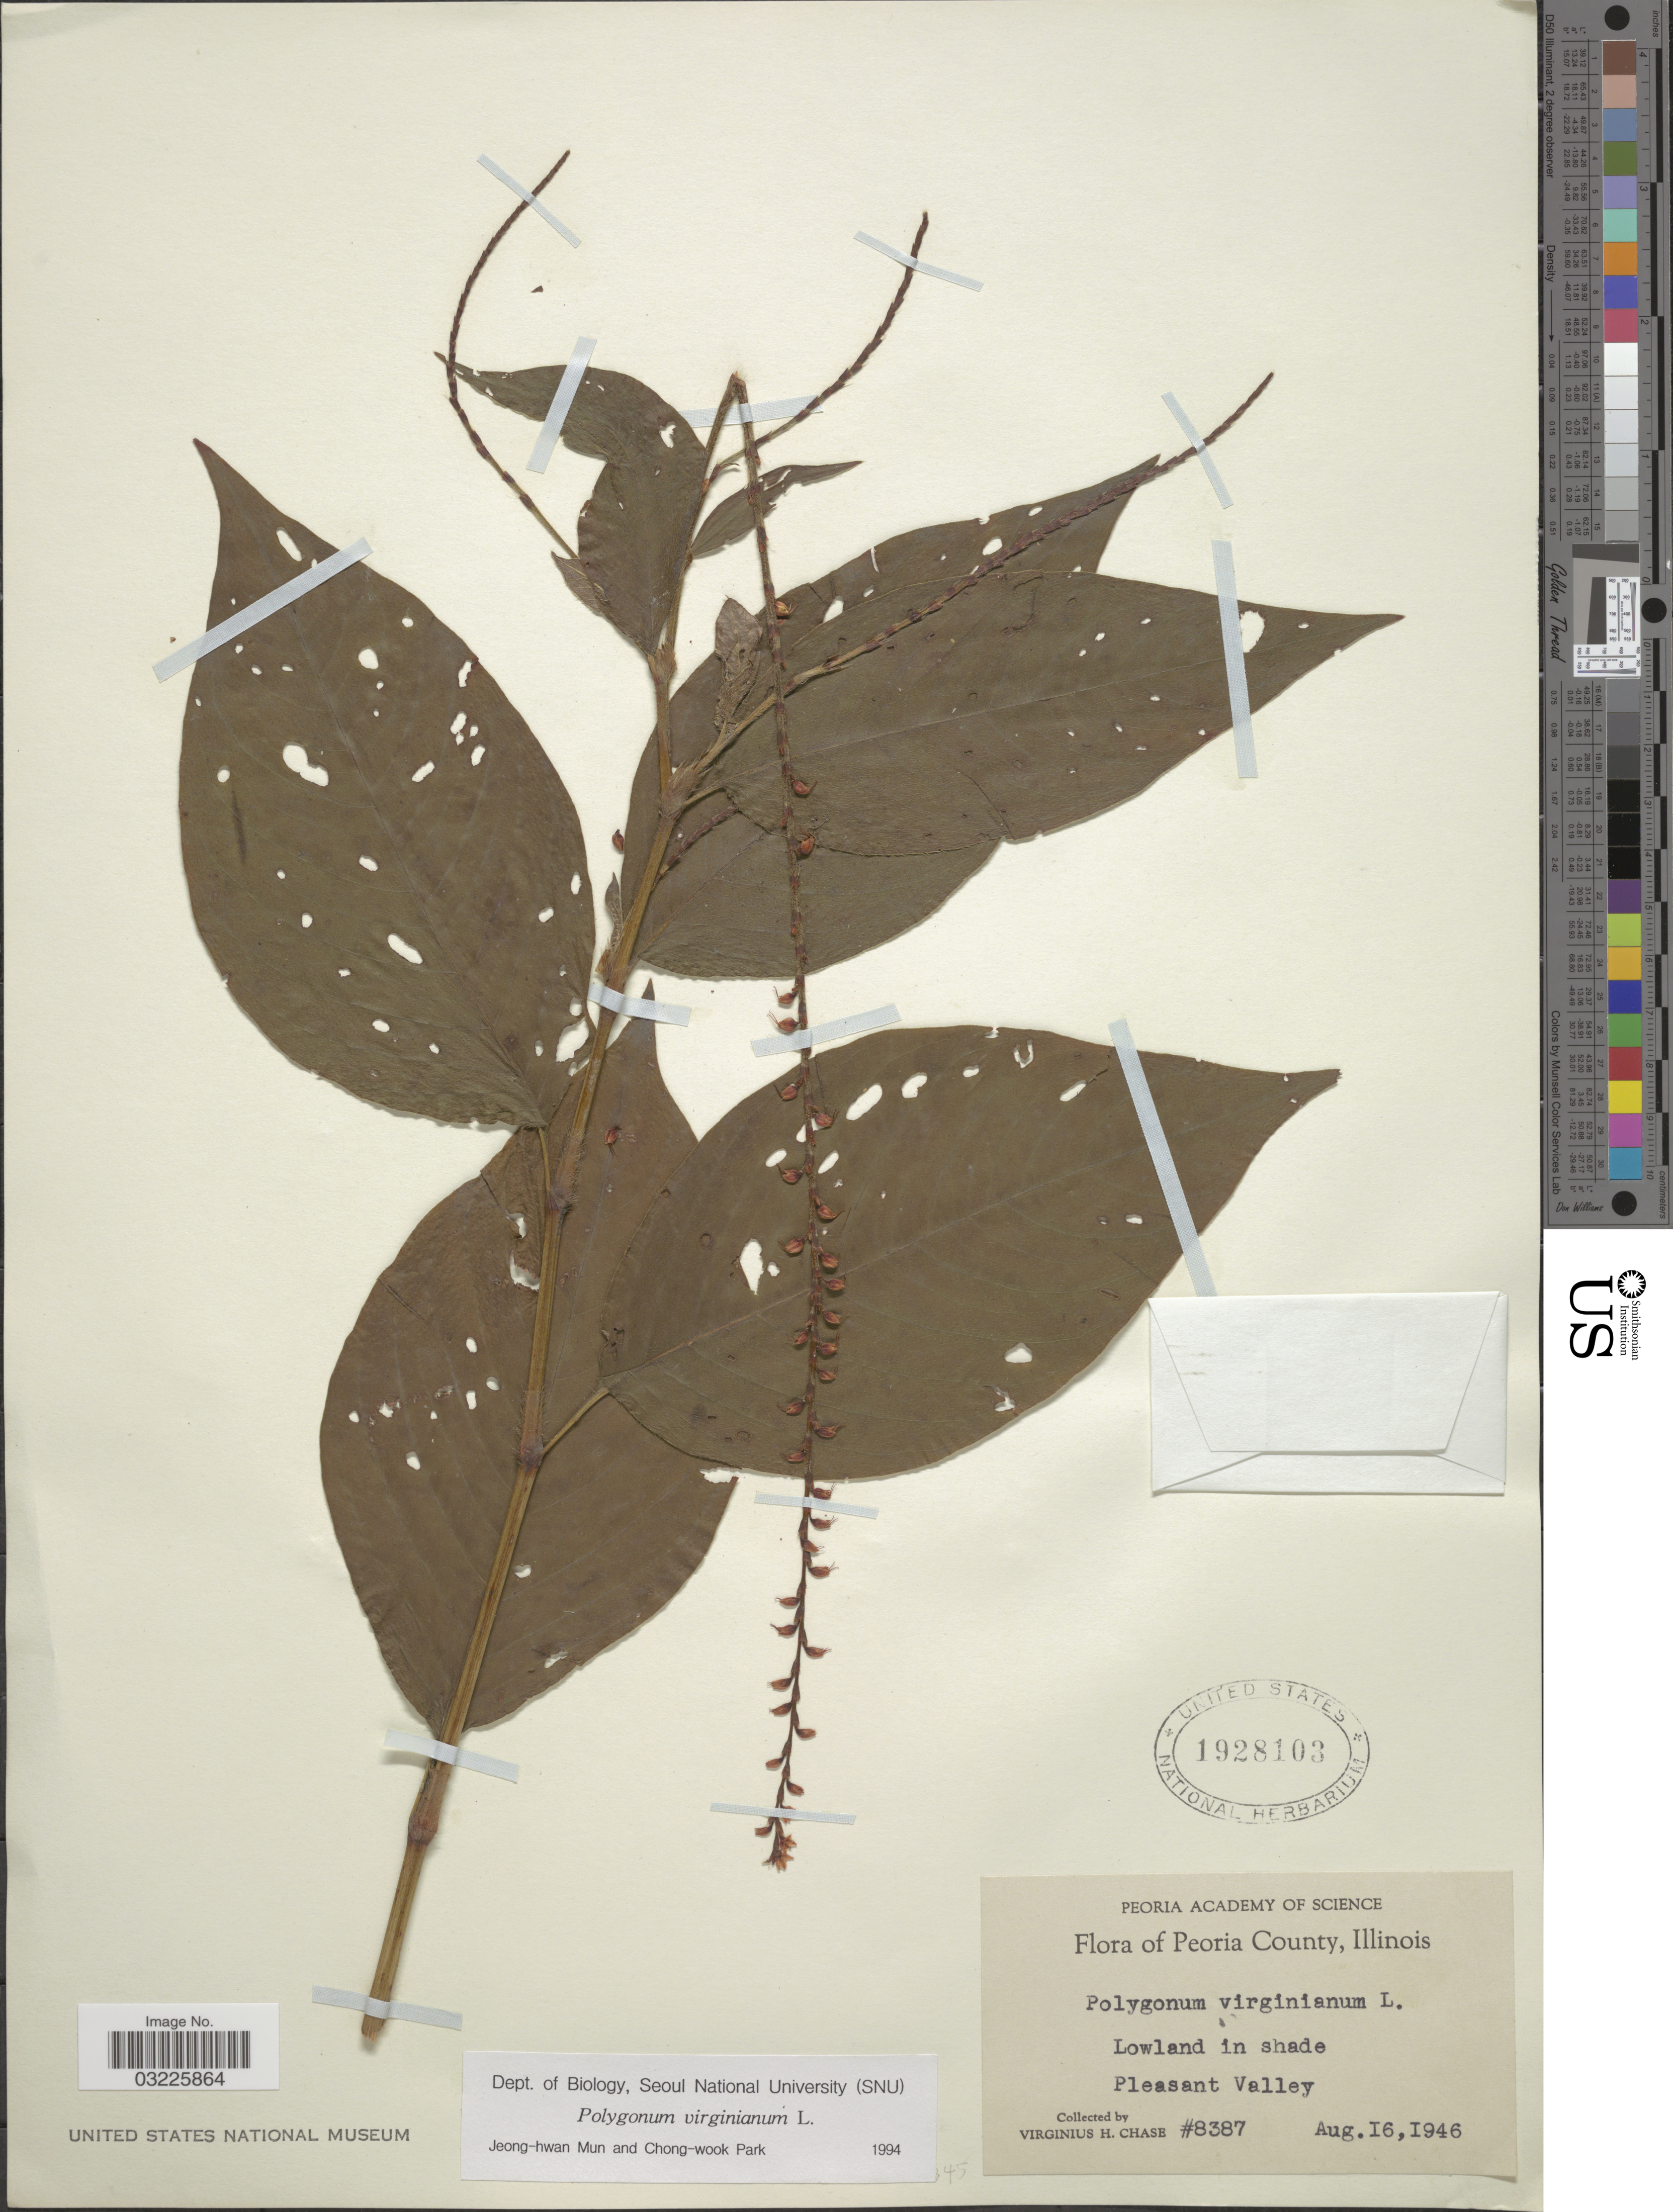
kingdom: Plantae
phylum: Tracheophyta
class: Magnoliopsida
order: Caryophyllales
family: Polygonaceae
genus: Persicaria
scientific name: Persicaria virginiana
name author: (L.) Gaertn.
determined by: Atha, D. E.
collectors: V. H. Chase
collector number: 8387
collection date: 1946-08-16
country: United States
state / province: Illinois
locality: Peoria County. Pleasant Valley.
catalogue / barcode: US 1928103